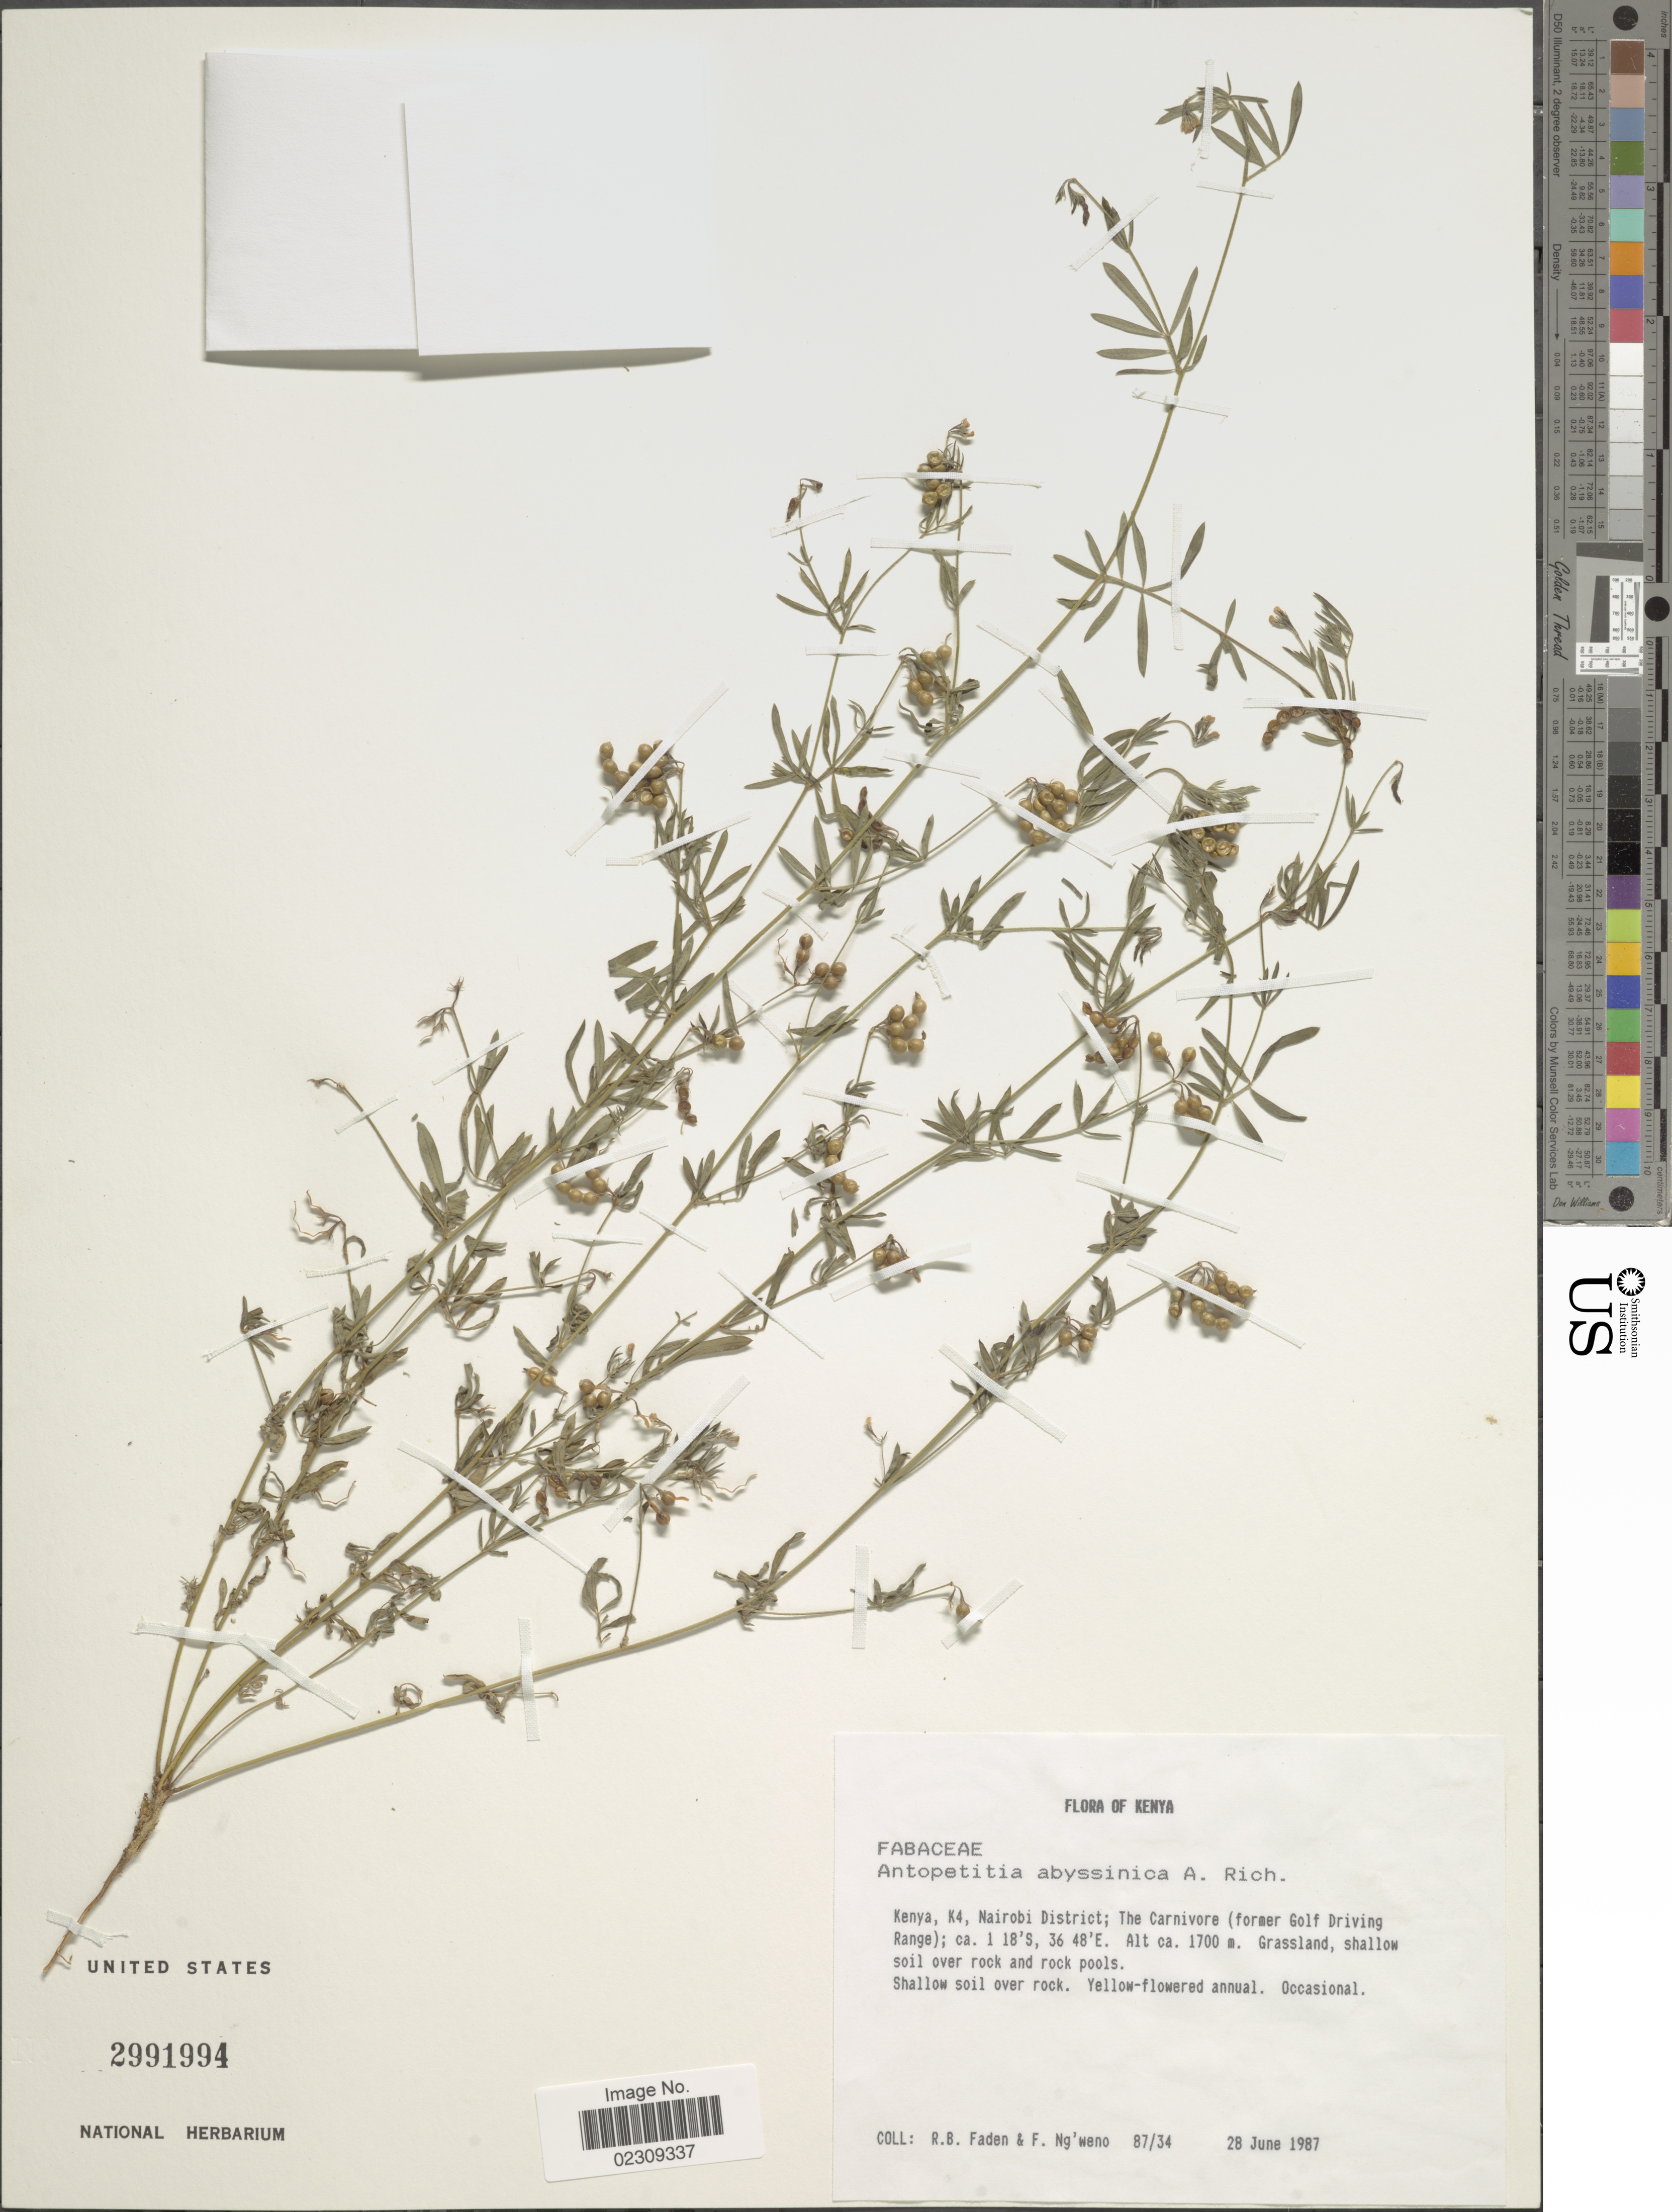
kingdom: Plantae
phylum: Tracheophyta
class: Magnoliopsida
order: Fabales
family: Fabaceae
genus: Antopetitia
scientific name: Antopetitia abyssinica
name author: A. Rich.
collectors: R. B. Faden & F. Ng'weno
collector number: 87/34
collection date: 1987-06-28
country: Kenya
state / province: Nairobi Area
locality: Kenya, K4, Nairobi District, The Carnivore (former Golf Driving Range)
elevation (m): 1700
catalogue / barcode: US 2991994